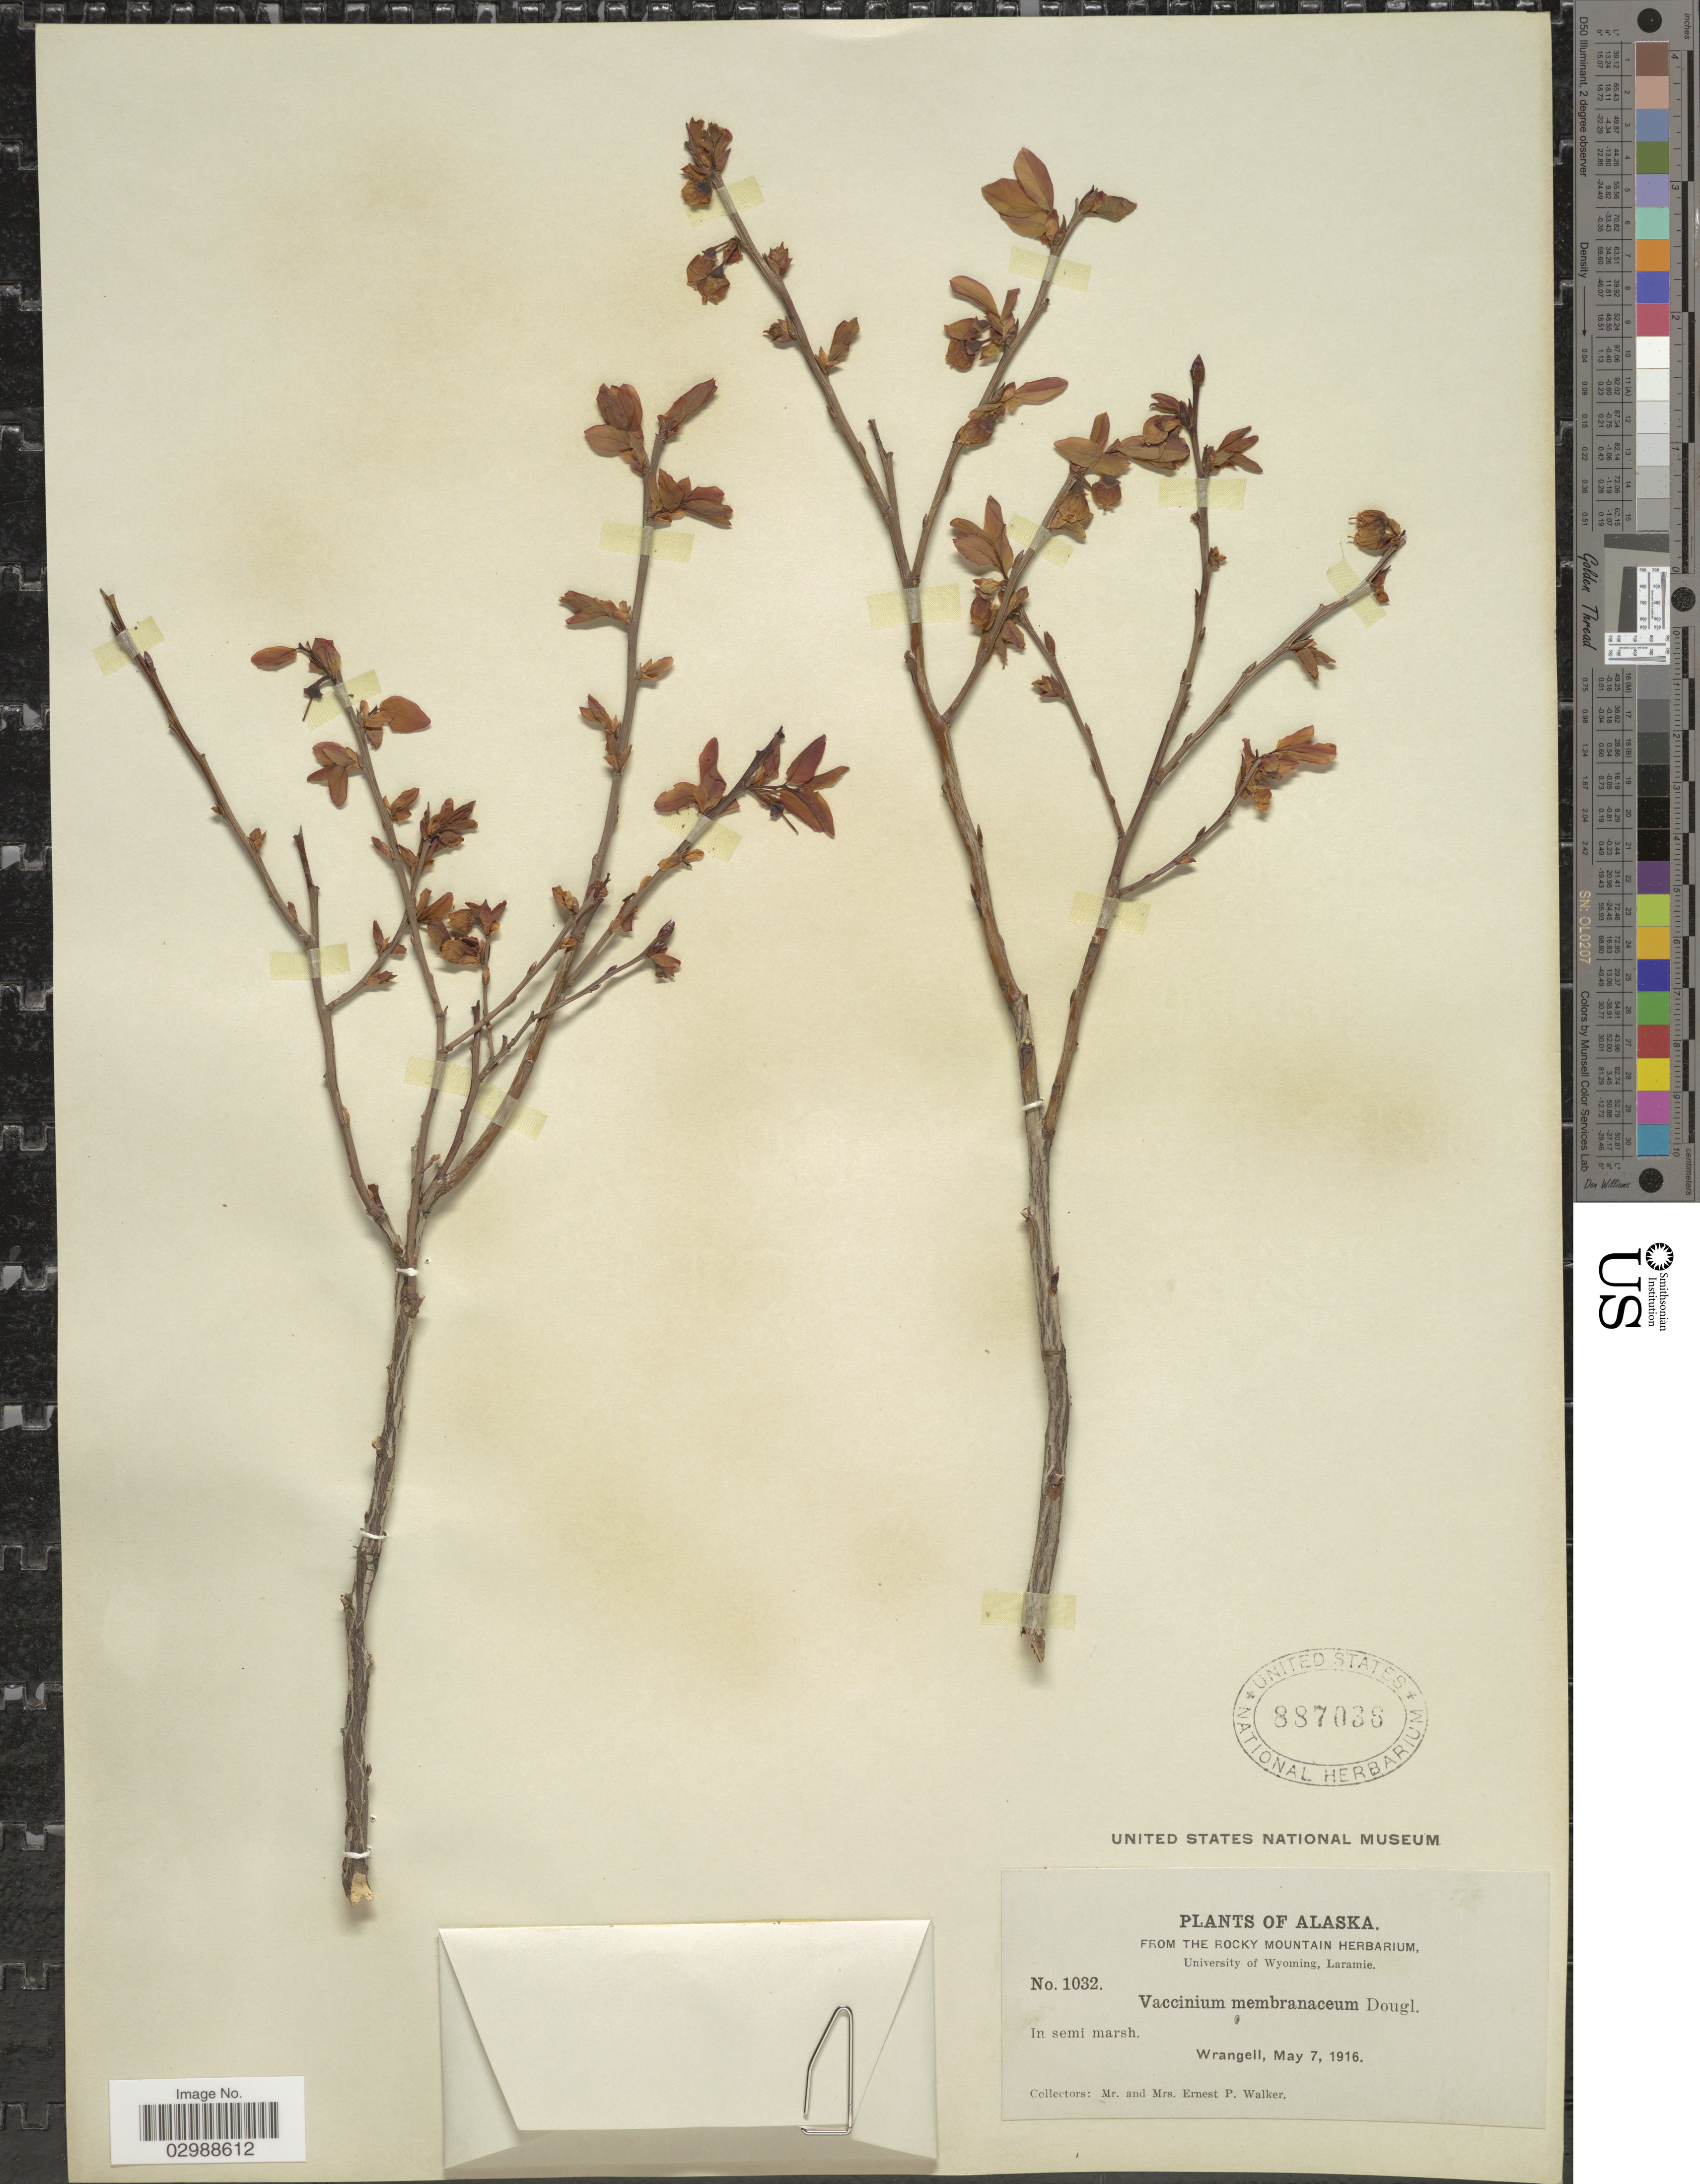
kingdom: Plantae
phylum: Tracheophyta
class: Magnoliopsida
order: Ericales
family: Ericaceae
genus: Vaccinium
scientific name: Vaccinium membranaceum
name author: Douglas ex Torr.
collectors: E. P. Walker & E. Walker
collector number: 1032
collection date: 1916-05-07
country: United States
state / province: Alaska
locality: Wrangell.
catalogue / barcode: US 887038